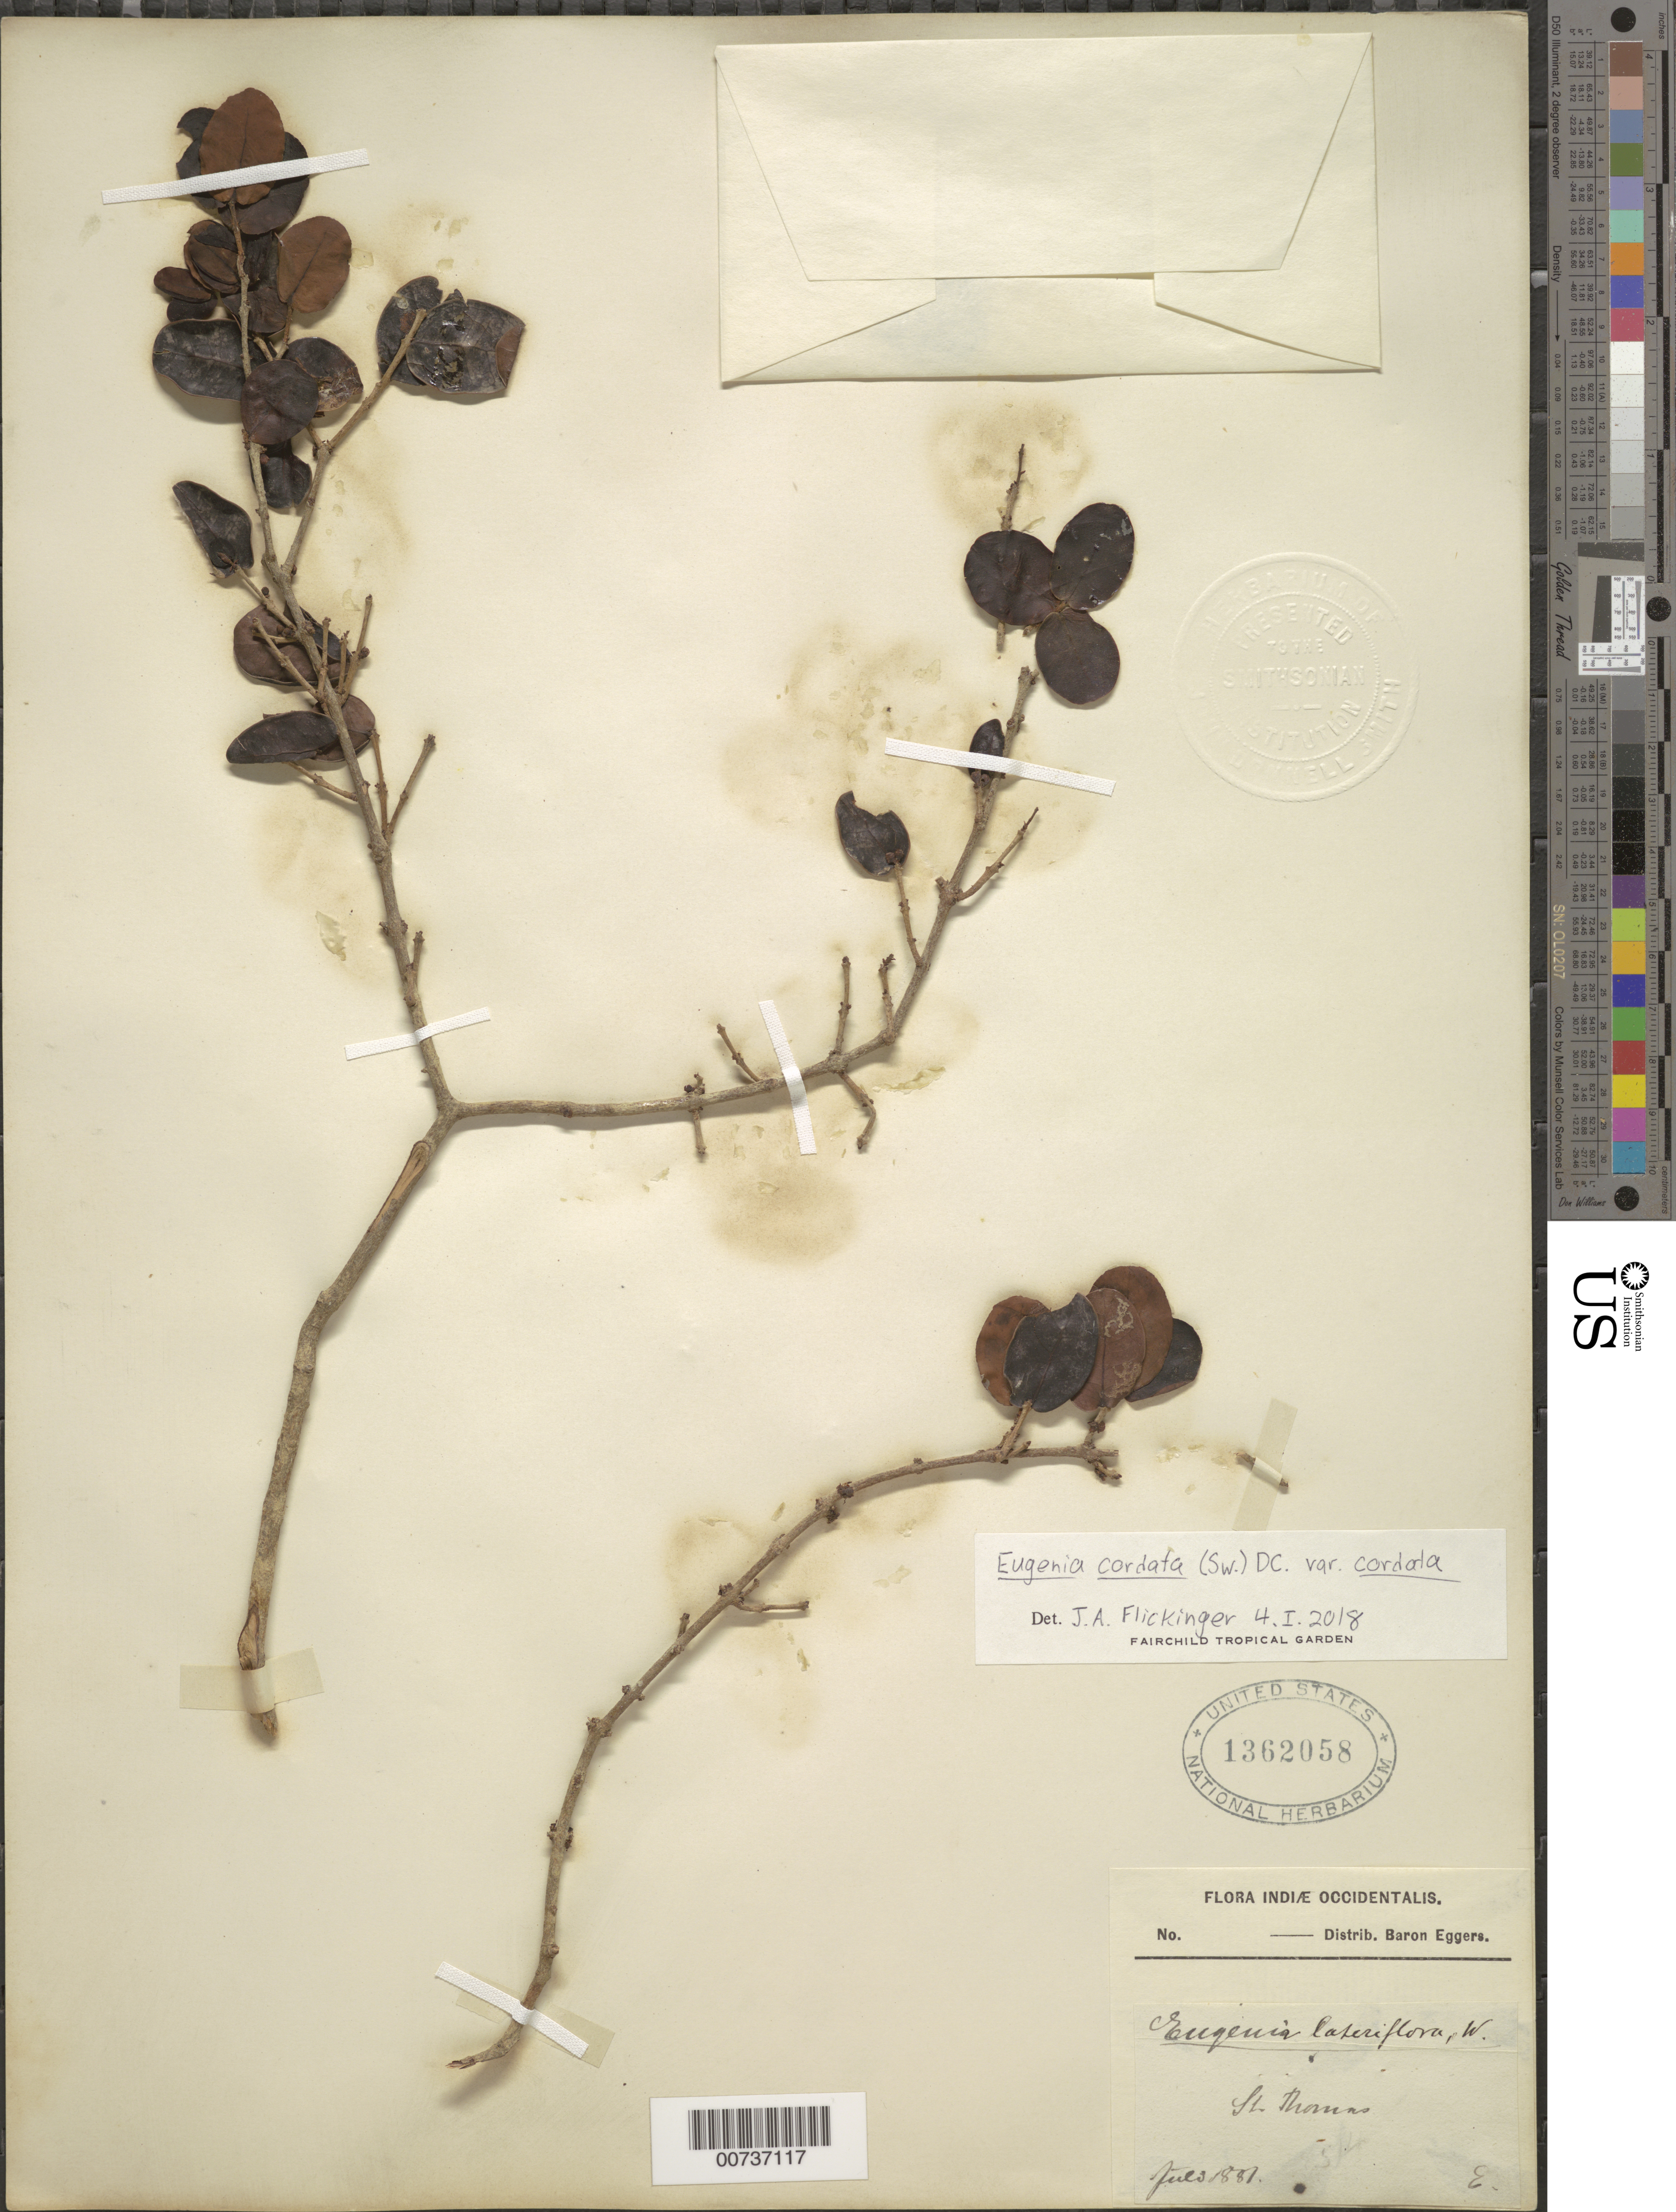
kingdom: Plantae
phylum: Tracheophyta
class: Magnoliopsida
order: Myrtales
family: Myrtaceae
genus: Eugenia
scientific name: Eugenia cordata var. cordata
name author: (Sw.) DC.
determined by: Flickinger, Jonathan A.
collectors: H. F. A. von Eggers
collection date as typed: Jun 1881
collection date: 1881-06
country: U.S. Virgin Islands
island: St. Thomas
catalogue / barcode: US 1362058